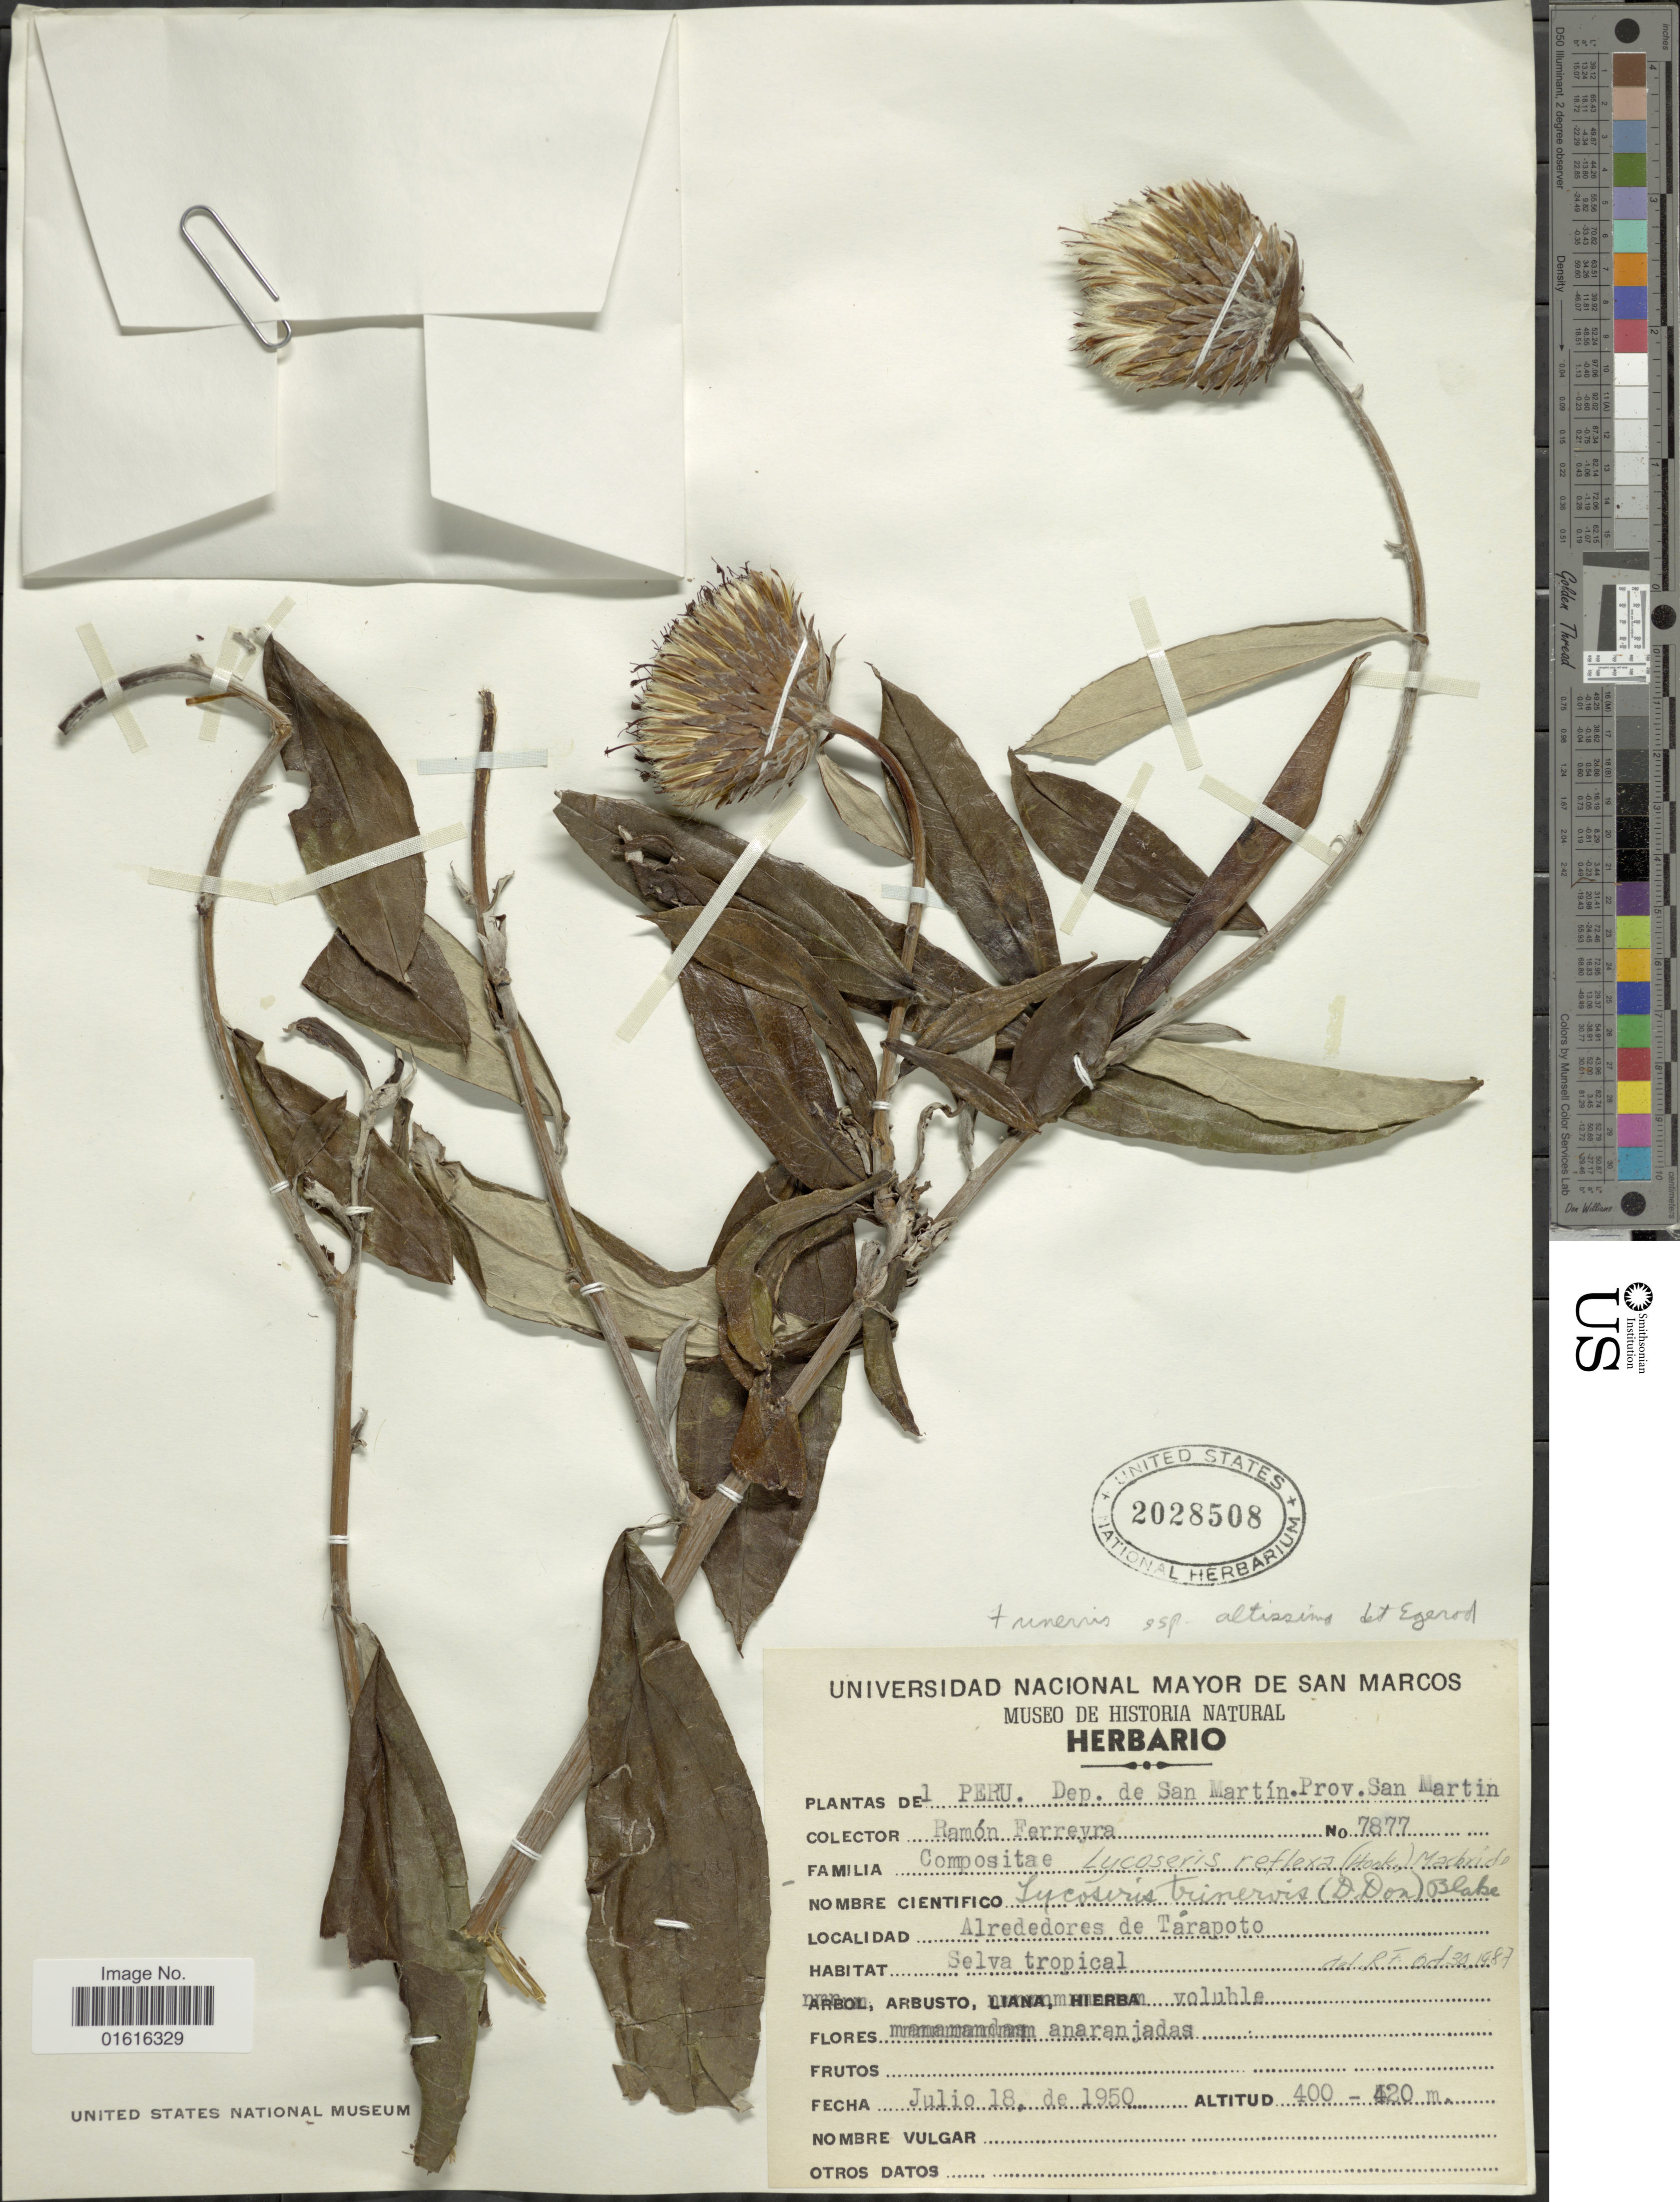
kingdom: Plantae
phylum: Tracheophyta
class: Magnoliopsida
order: Asterales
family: Asteraceae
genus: Lycoseris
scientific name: Lycoseris trinervis subsp. altissima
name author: (Poepp.) K. Egerod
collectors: R. A. Ferreyra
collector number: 7877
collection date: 1950-07-18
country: Peru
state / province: San Martín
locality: Prov. San Martin, Alrededores de Tarapoto, selva tropical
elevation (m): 400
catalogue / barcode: US 2028508